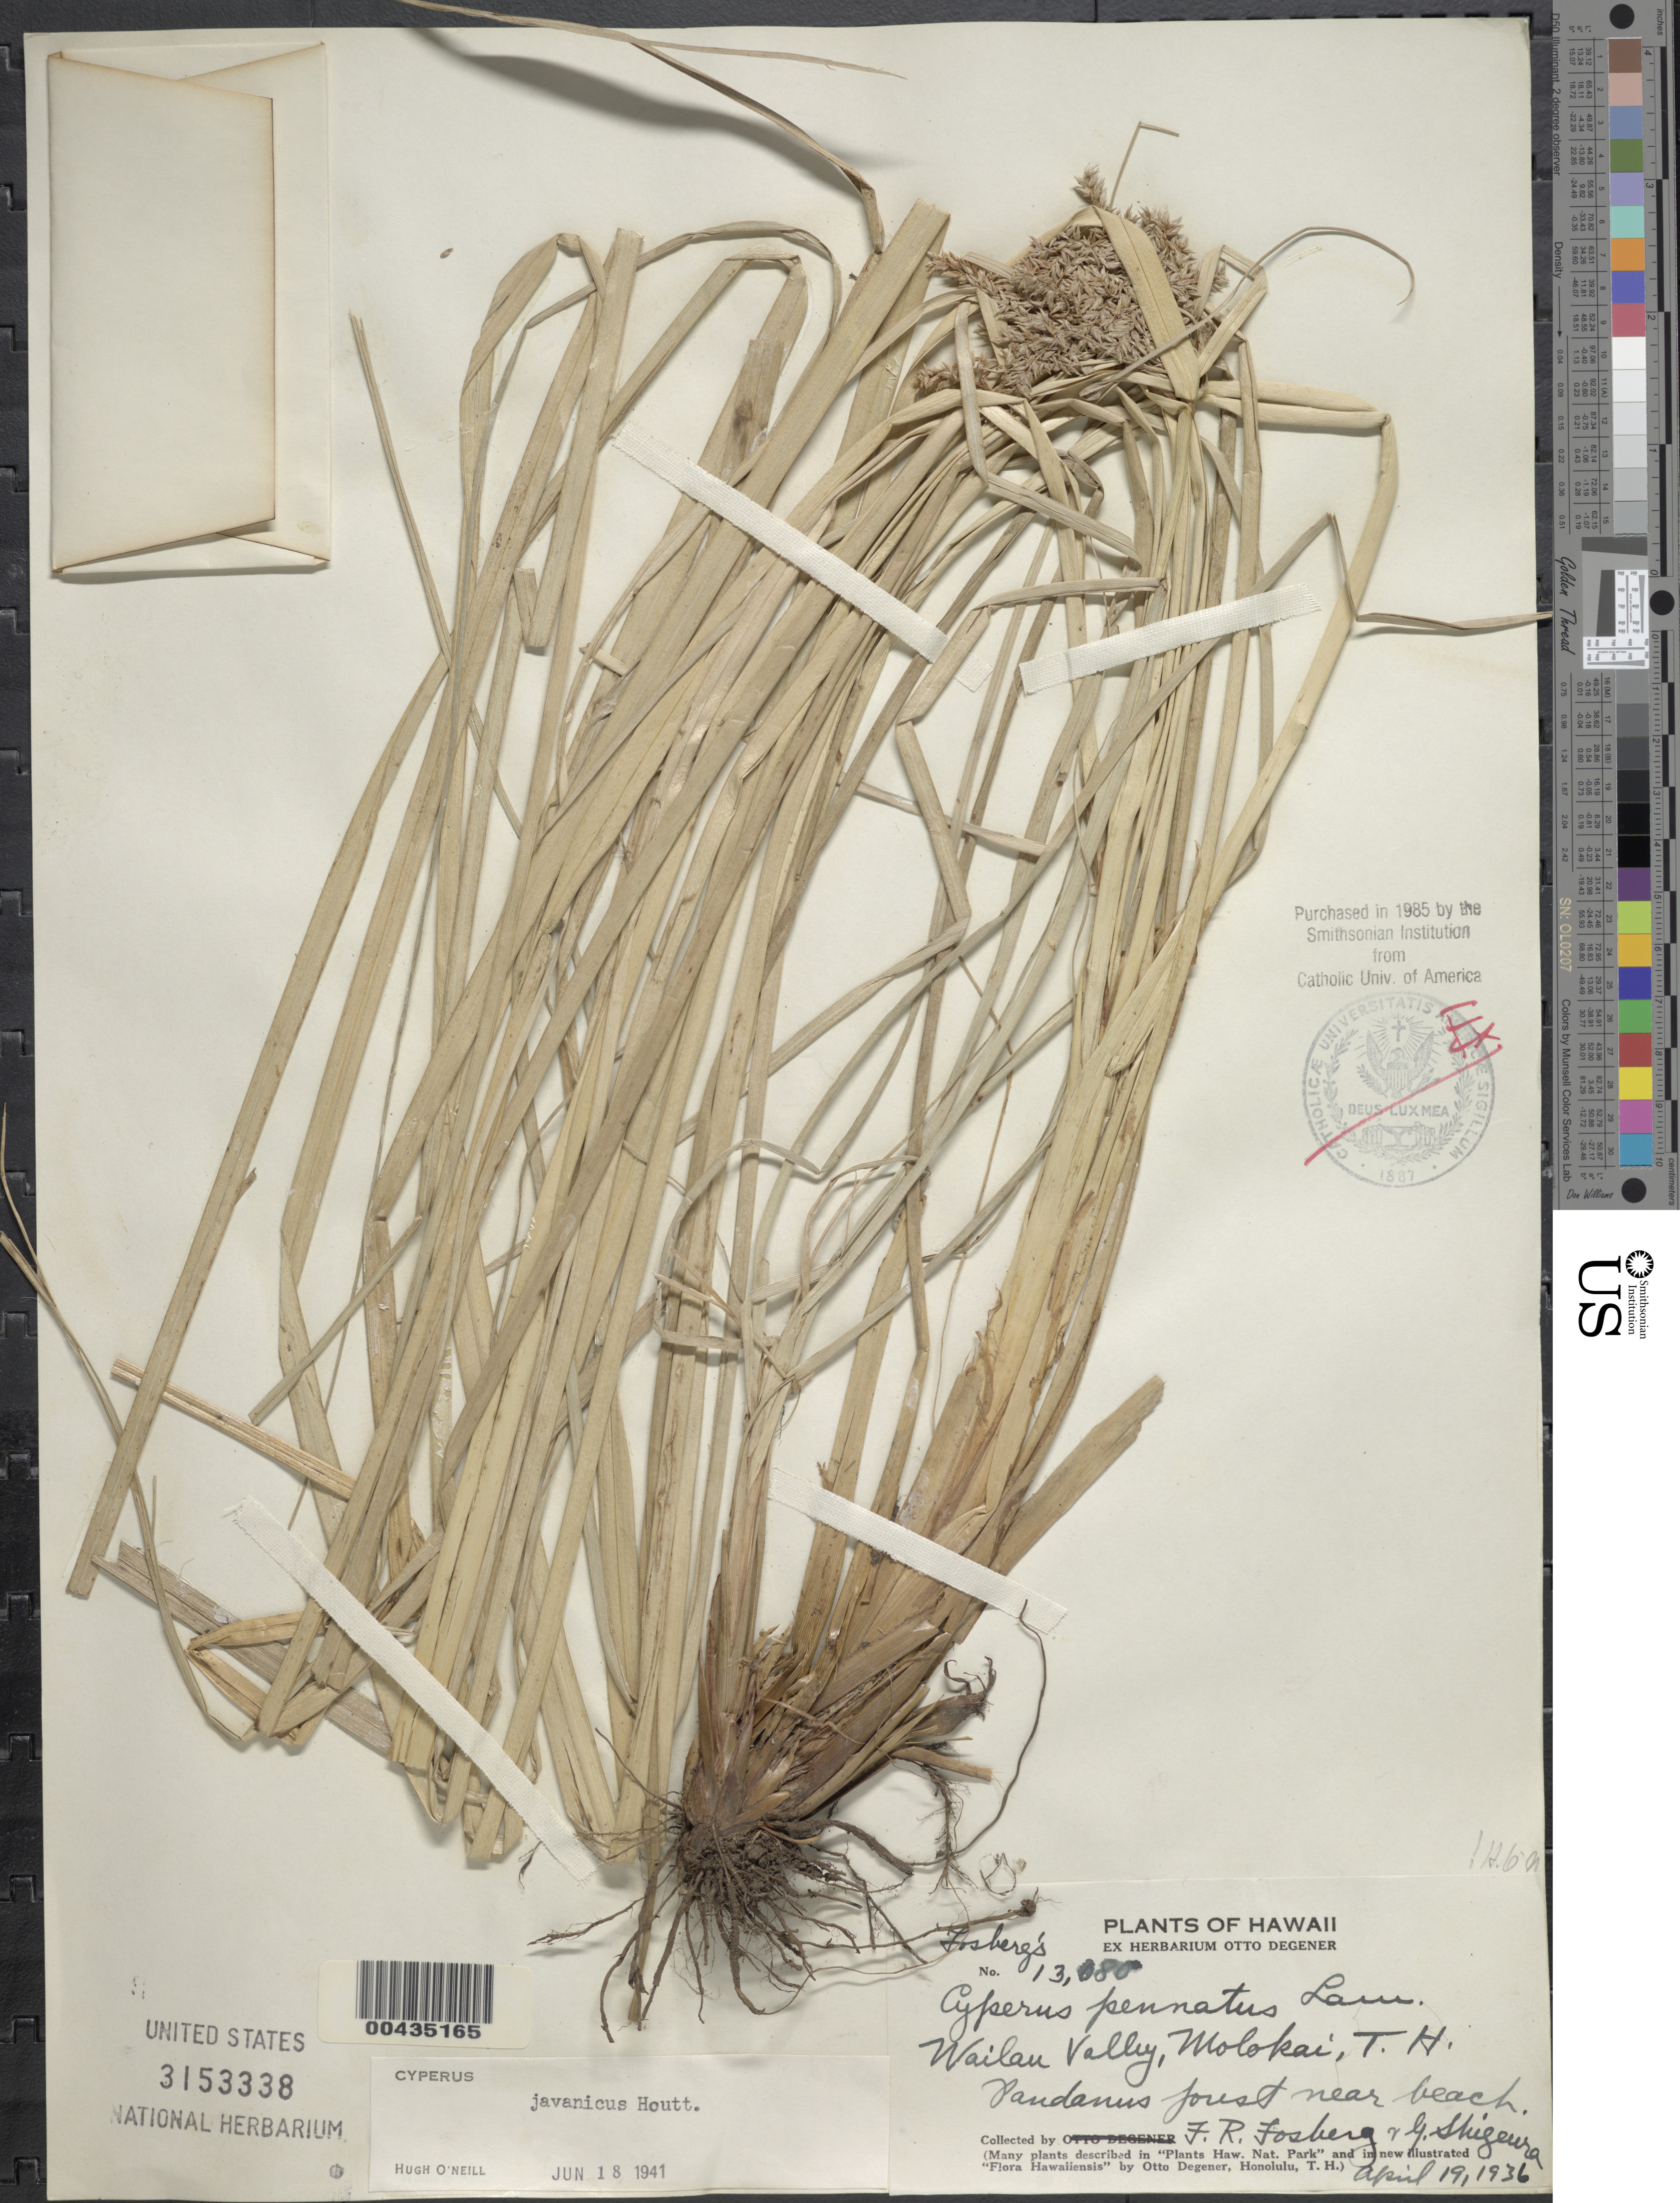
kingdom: Plantae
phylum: Tracheophyta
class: Liliopsida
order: Poales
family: Cyperaceae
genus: Cyperus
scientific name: Cyperus javanicus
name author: Houtt.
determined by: O'Neill, Hugh T.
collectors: F. R. Fosberg & G. Shigeura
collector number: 13085?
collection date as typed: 19 Apr 1936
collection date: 1936-04-19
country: United States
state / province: Hawaii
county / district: Maui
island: Moloka'i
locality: Wailau Valley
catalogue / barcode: US 3153338